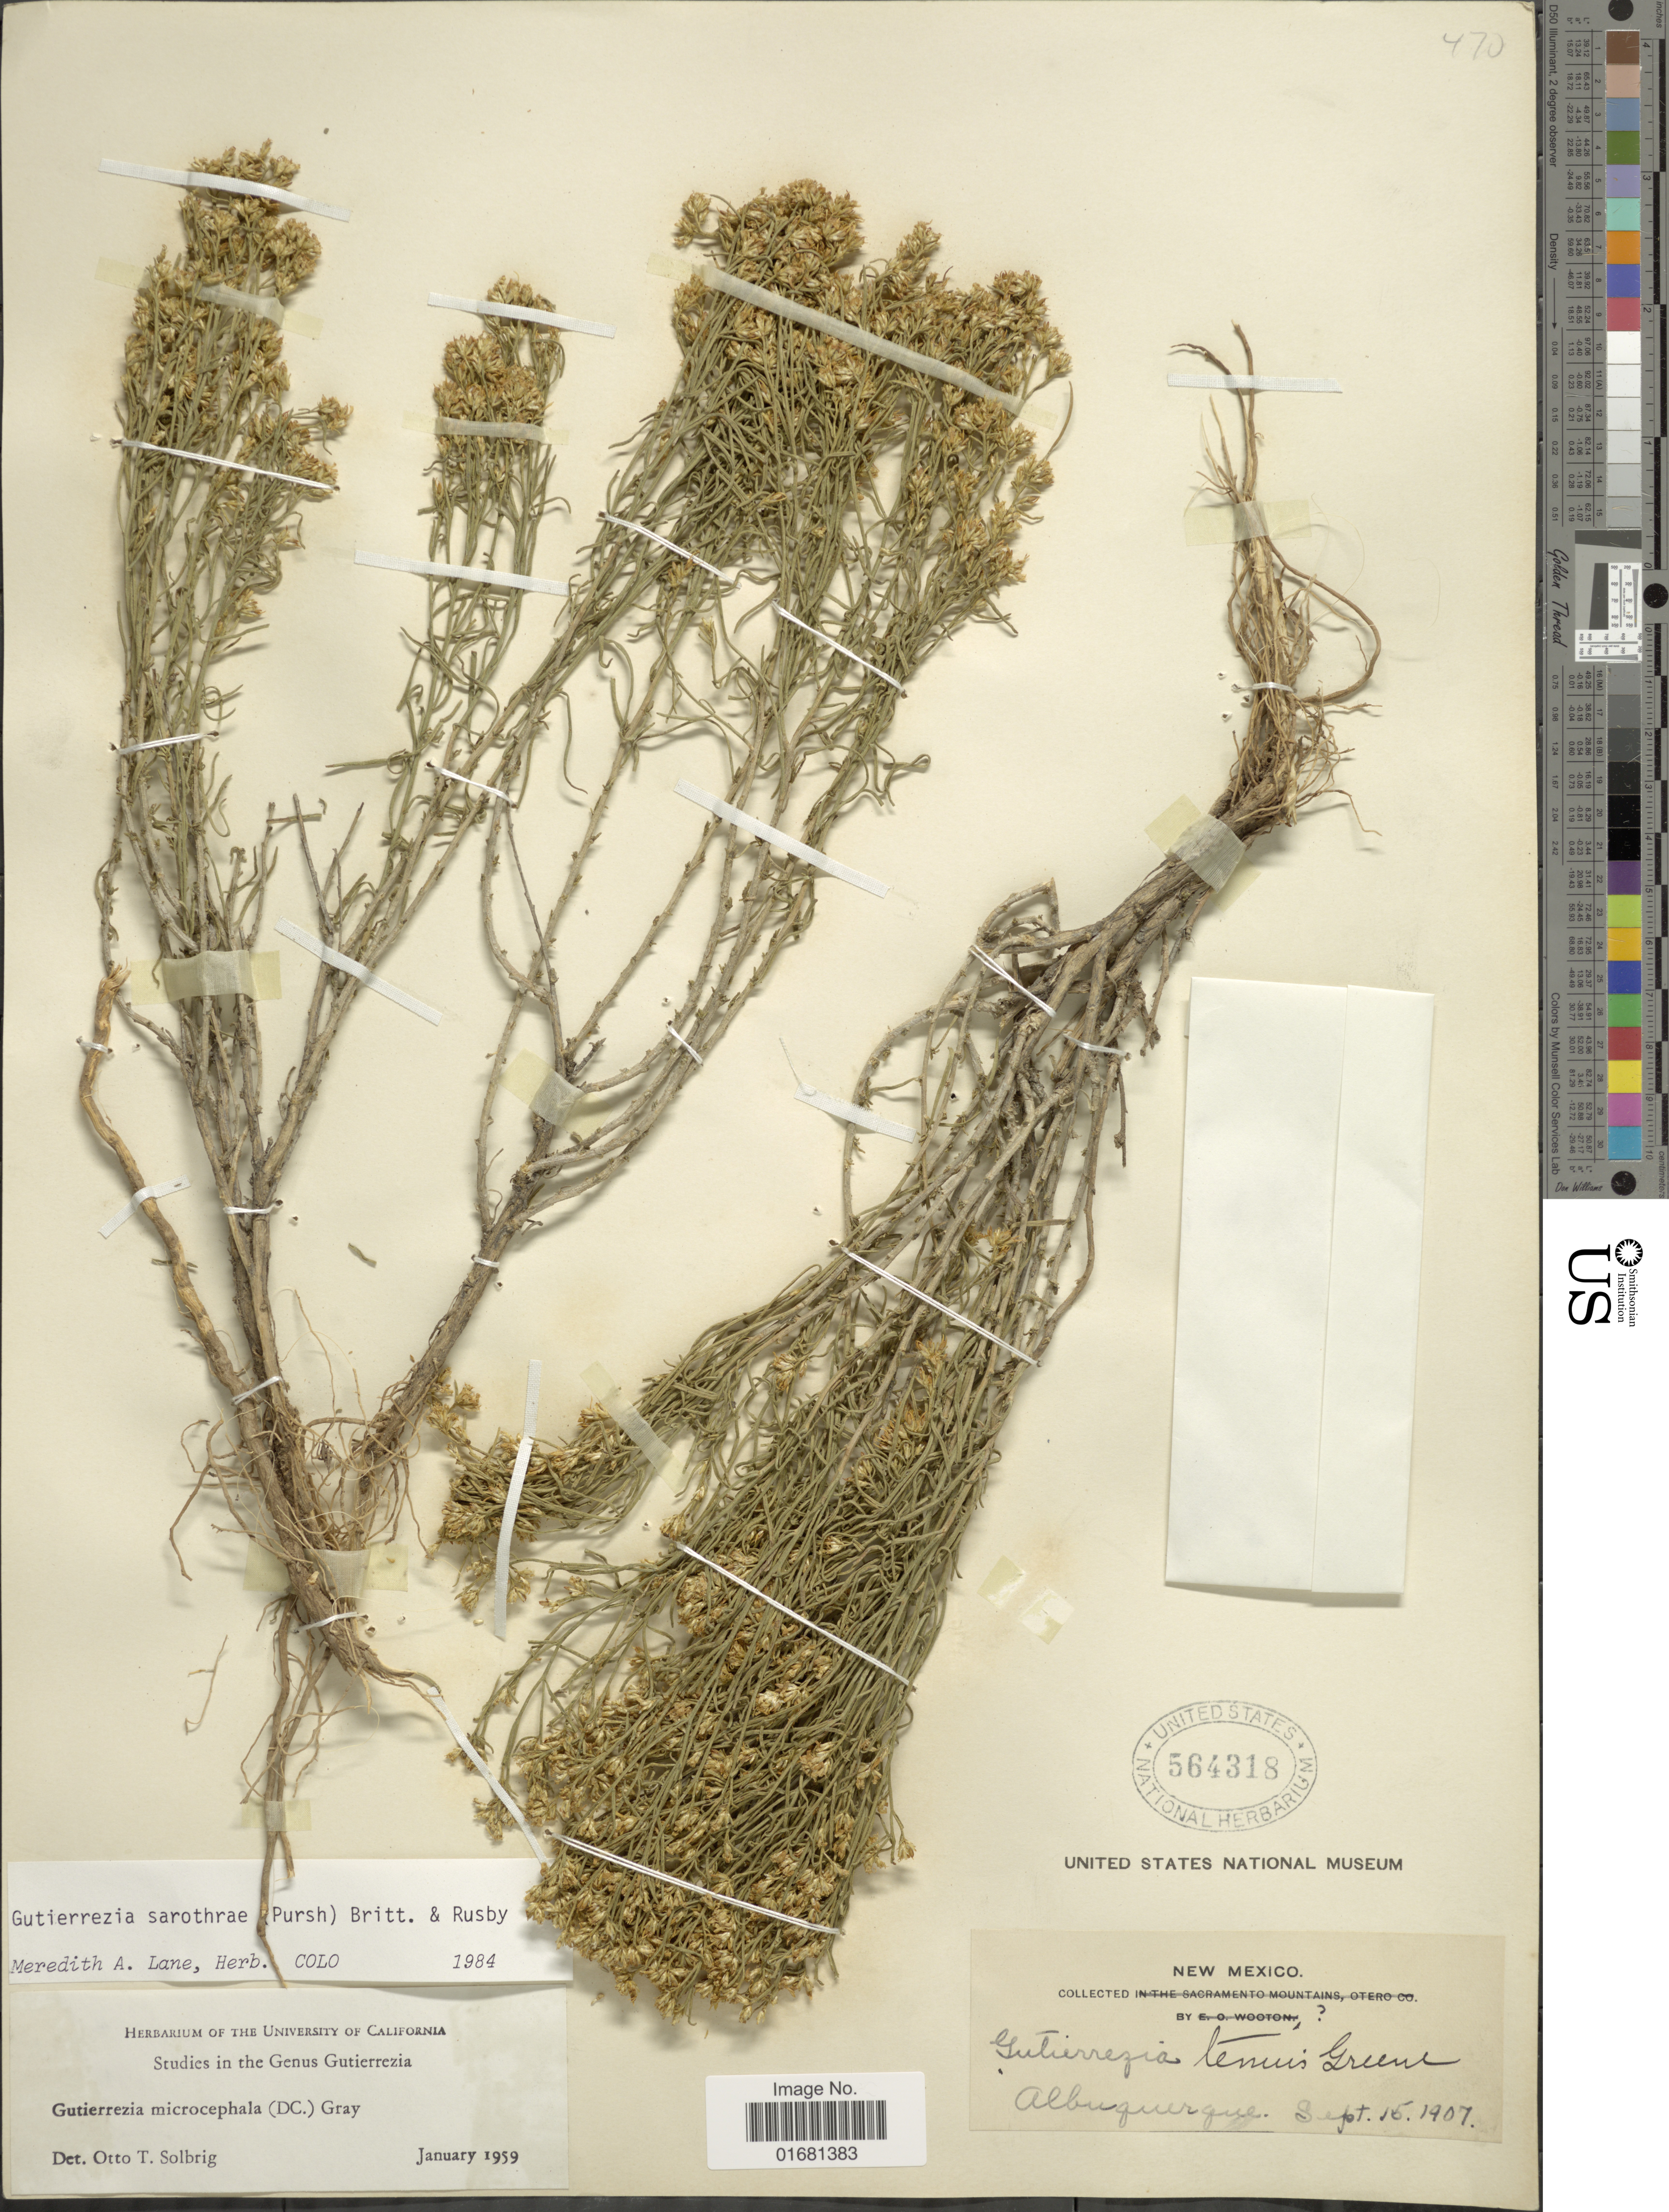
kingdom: Plantae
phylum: Tracheophyta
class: Magnoliopsida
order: Asterales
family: Asteraceae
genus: Gutierrezia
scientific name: Gutierrezia sarothrae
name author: (Pursh) Britton & Rusby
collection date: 1907-09-15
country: United States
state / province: New Mexico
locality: Albuquerque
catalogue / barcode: US 564318